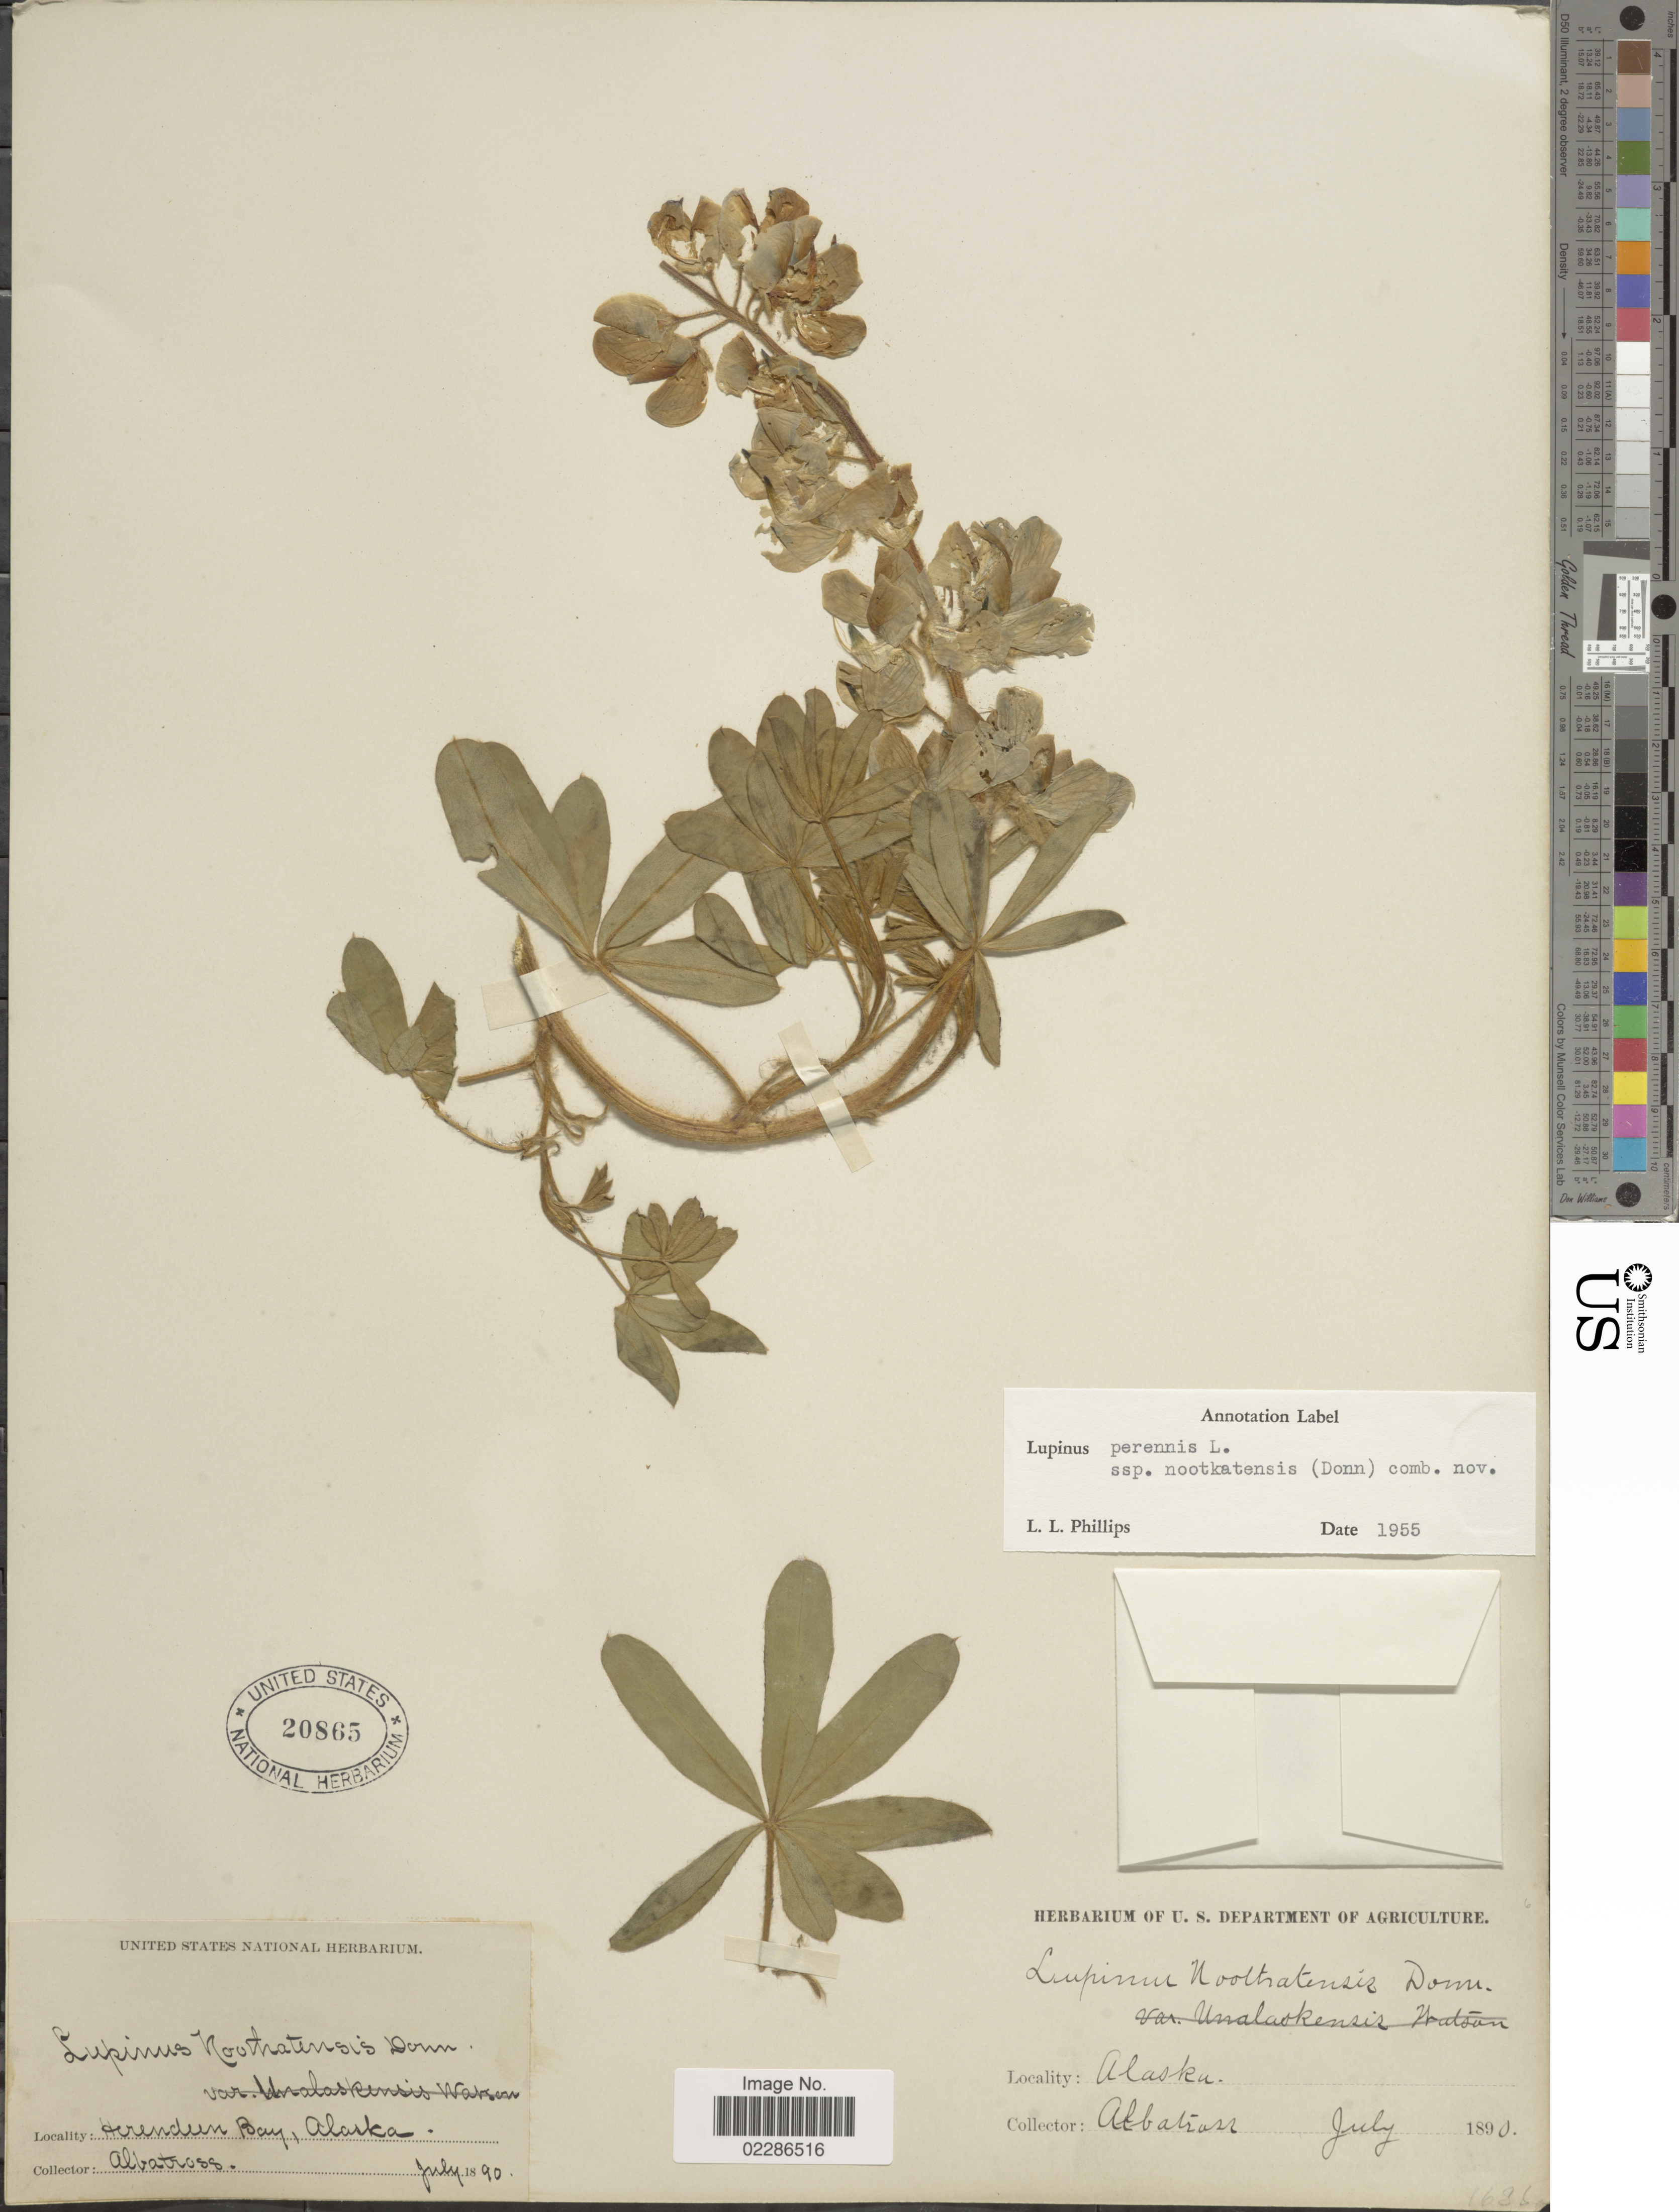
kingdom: Plantae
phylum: Tracheophyta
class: Magnoliopsida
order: Fabales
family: Fabaceae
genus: Lupinus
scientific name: Lupinus nootkatensis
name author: Donn ex Sims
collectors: "The Albatross"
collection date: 1890-07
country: United States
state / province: Alaska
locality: Herendun Bay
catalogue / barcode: US 20865